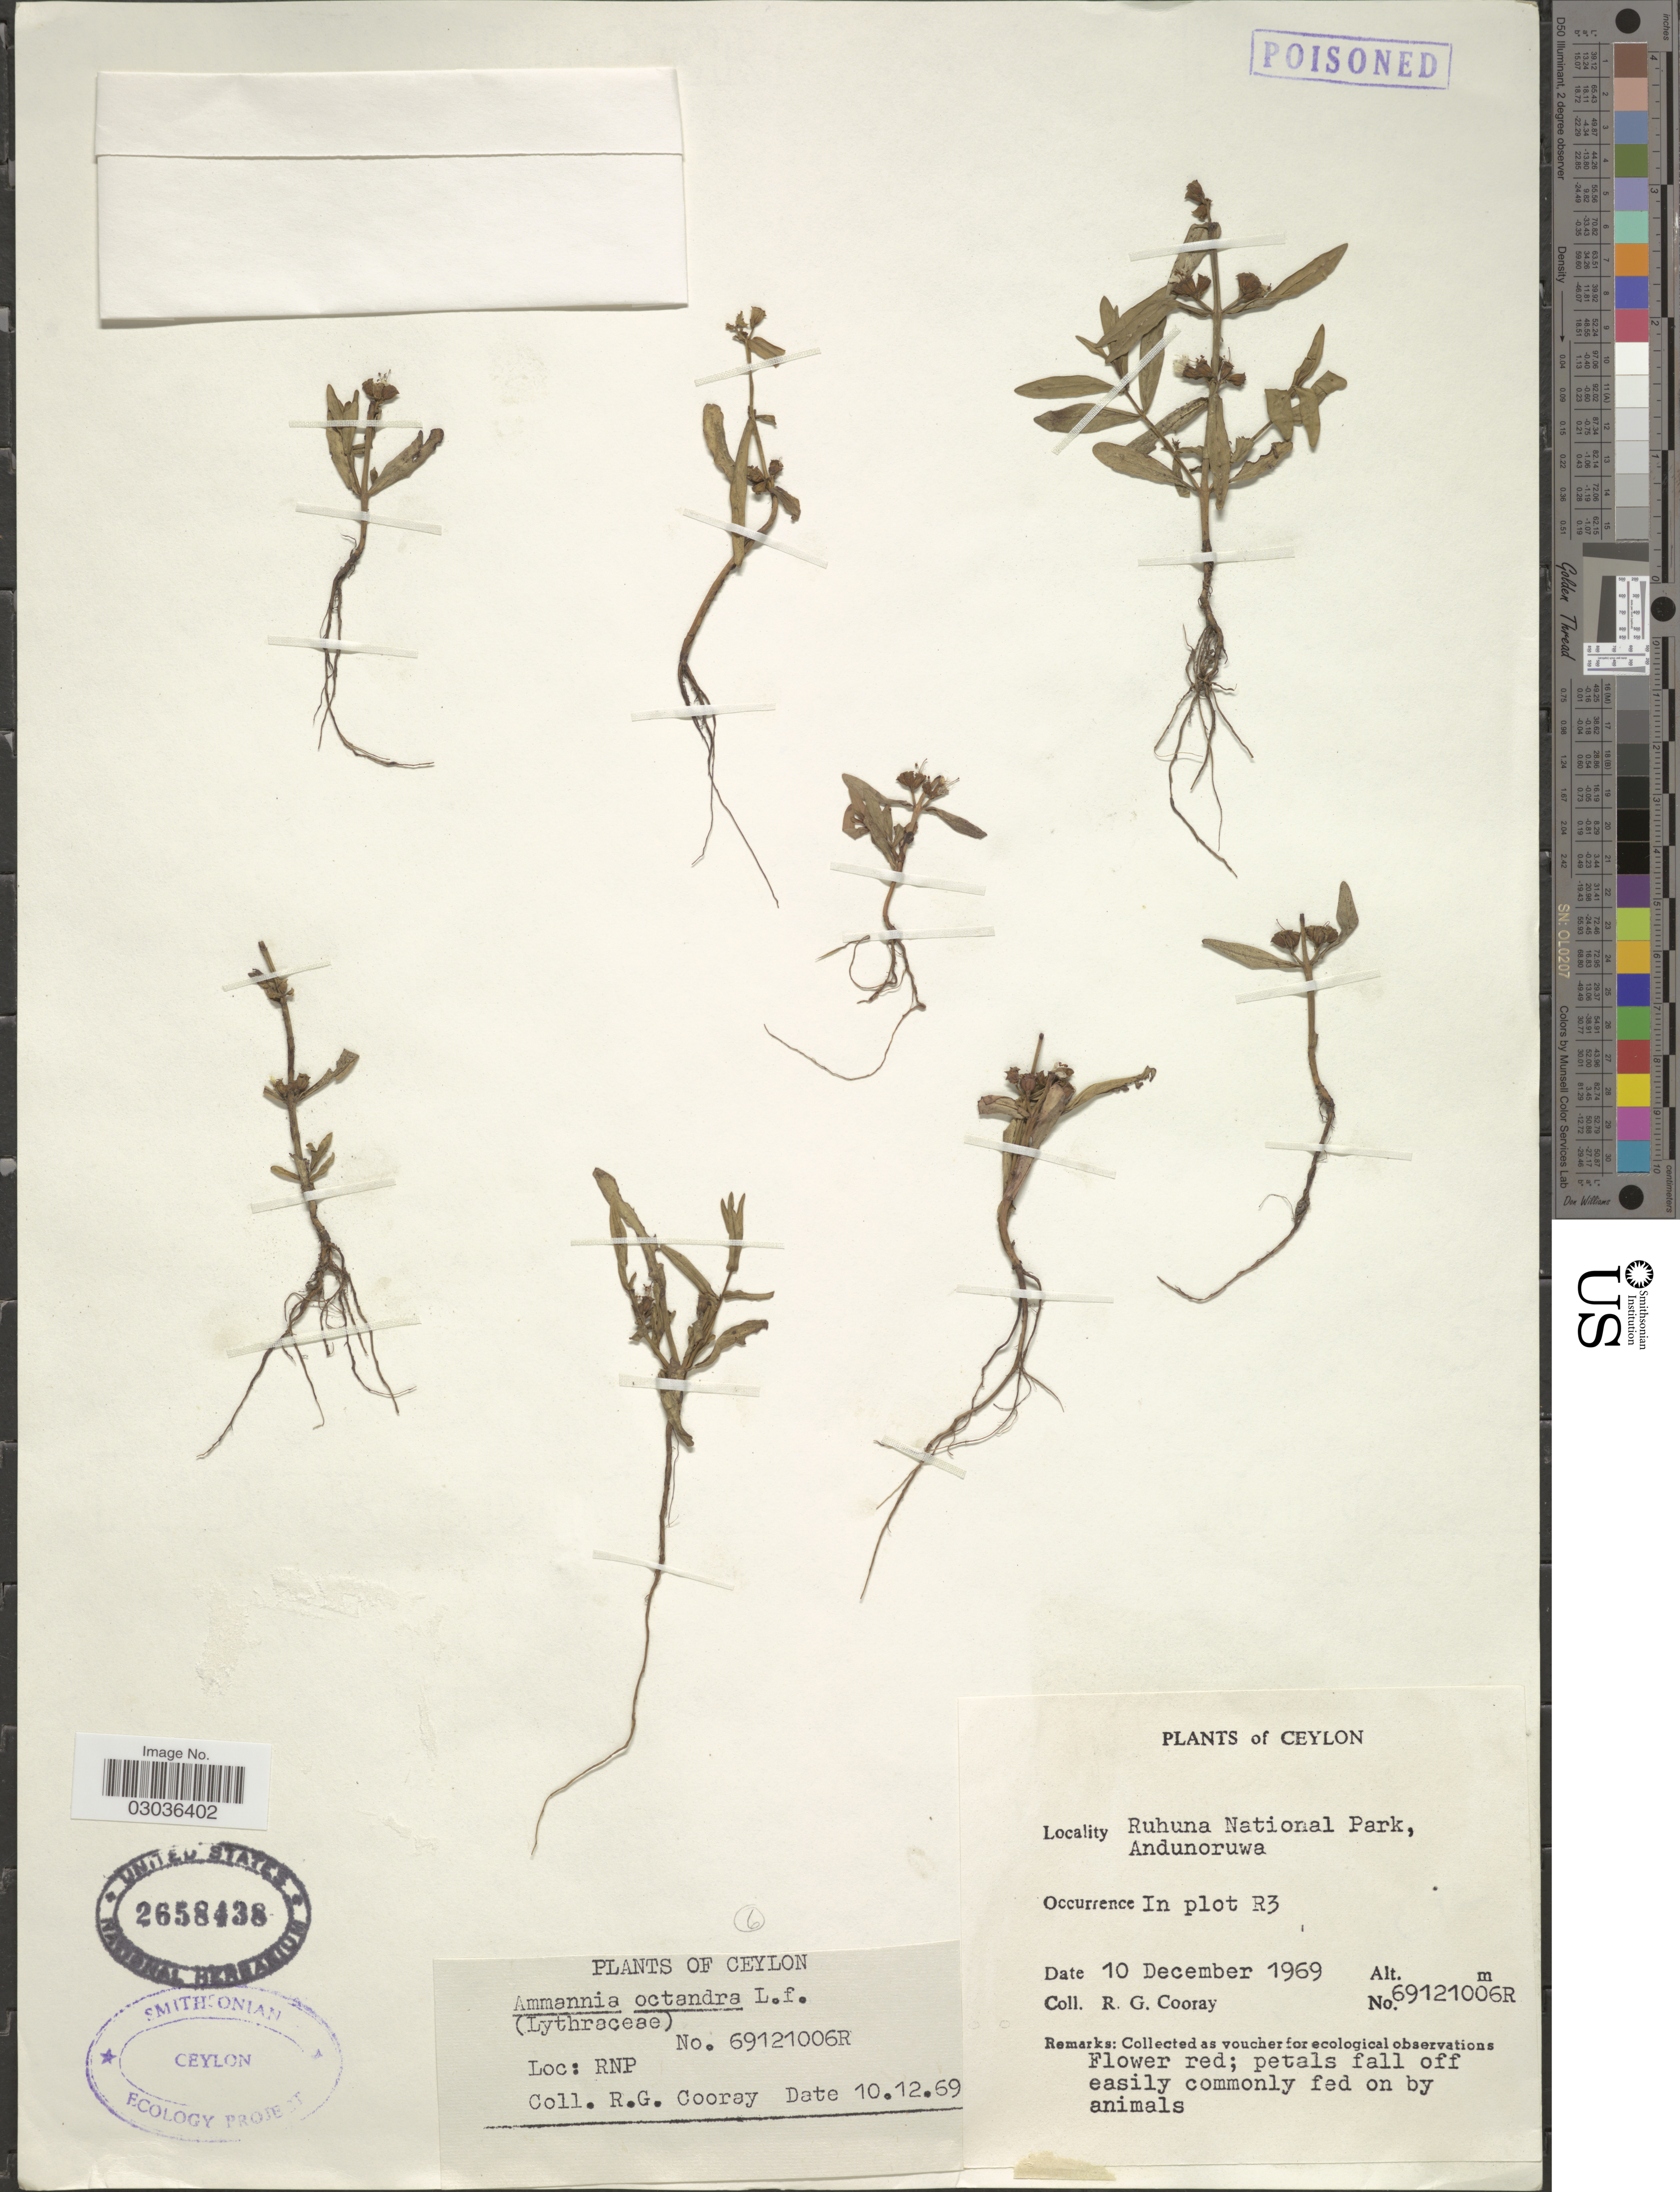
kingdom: Plantae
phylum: Tracheophyta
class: Magnoliopsida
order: Myrtales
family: Lythraceae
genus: Ammannia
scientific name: Ammannia octandra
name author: L. f.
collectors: R. Cooray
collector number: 69121006R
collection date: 1969-12-10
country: Sri Lanka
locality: Ceylon. Ruhuna National Park, Andunoruwa. In plot R3.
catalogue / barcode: US 2658438